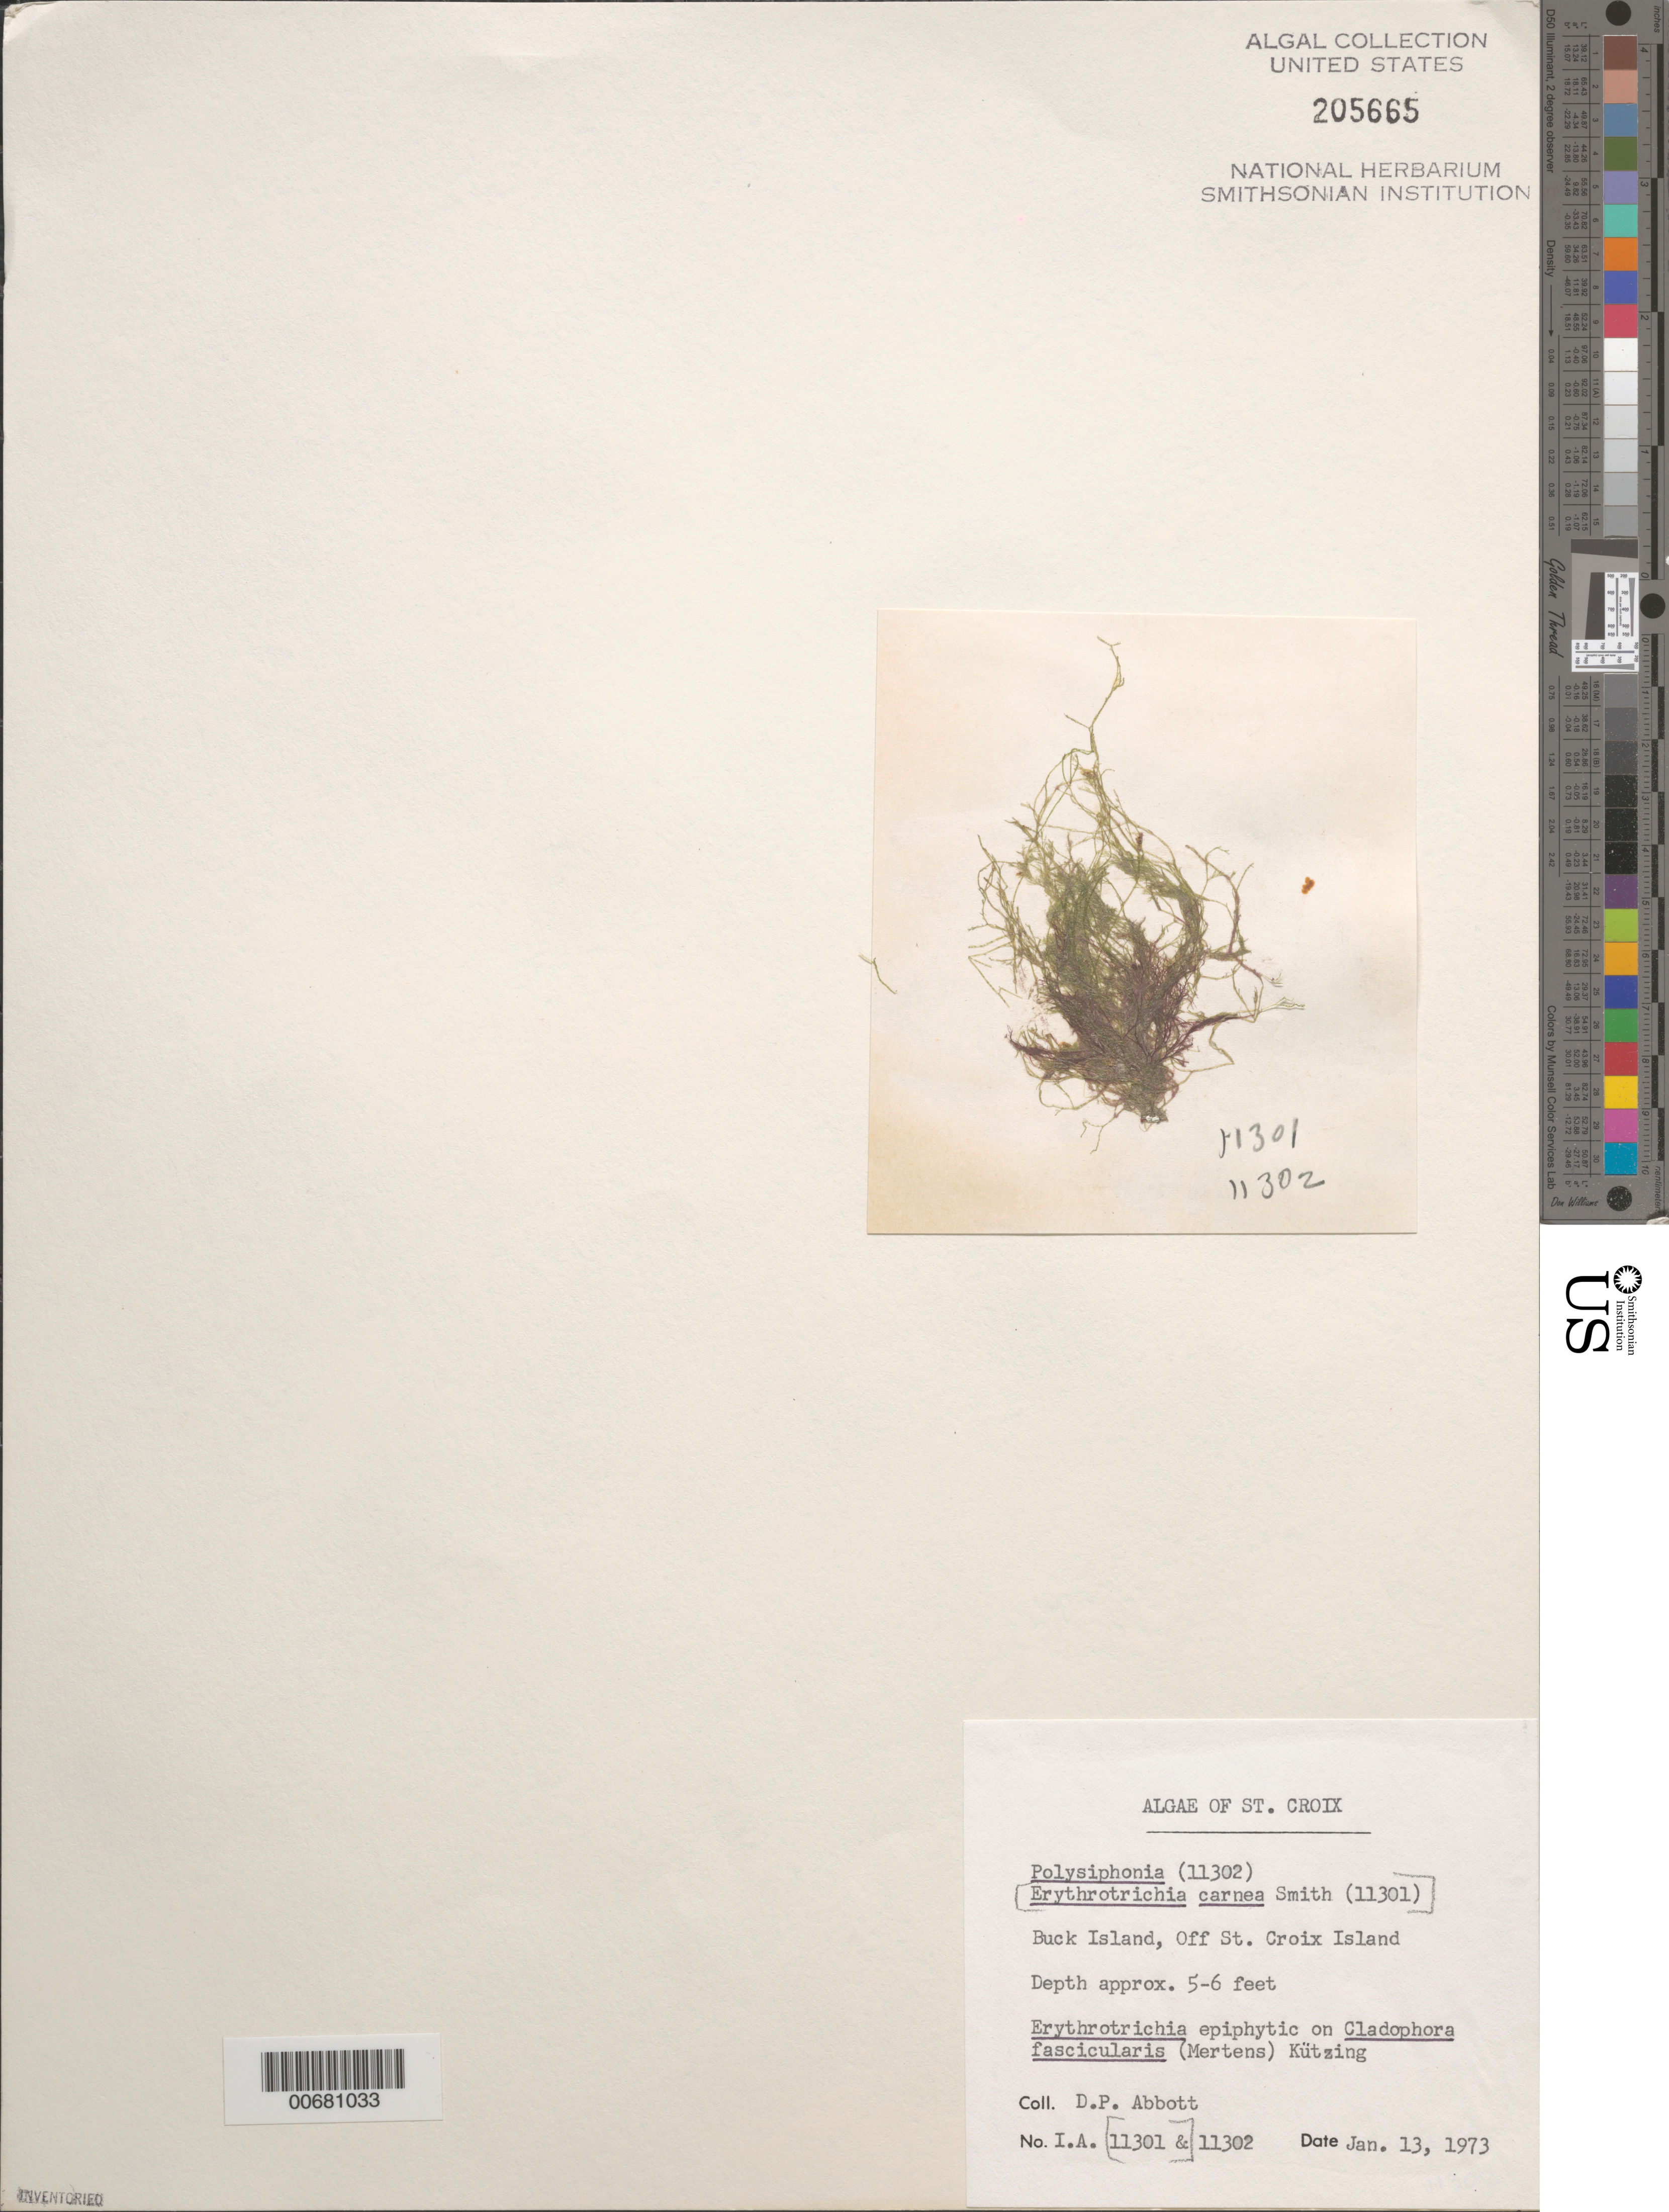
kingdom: Plantae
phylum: Rhodophyta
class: Florideophyceae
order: Ceramiales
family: Rhodomelaceae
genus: Polysiphonia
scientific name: Polysiphonia sp.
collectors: D. P. Abbott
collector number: IAA 11302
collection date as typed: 13 Jan 1973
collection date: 1973-01-13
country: U.S. Virgin Islands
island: St. Croix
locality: Buck Island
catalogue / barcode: US 205665